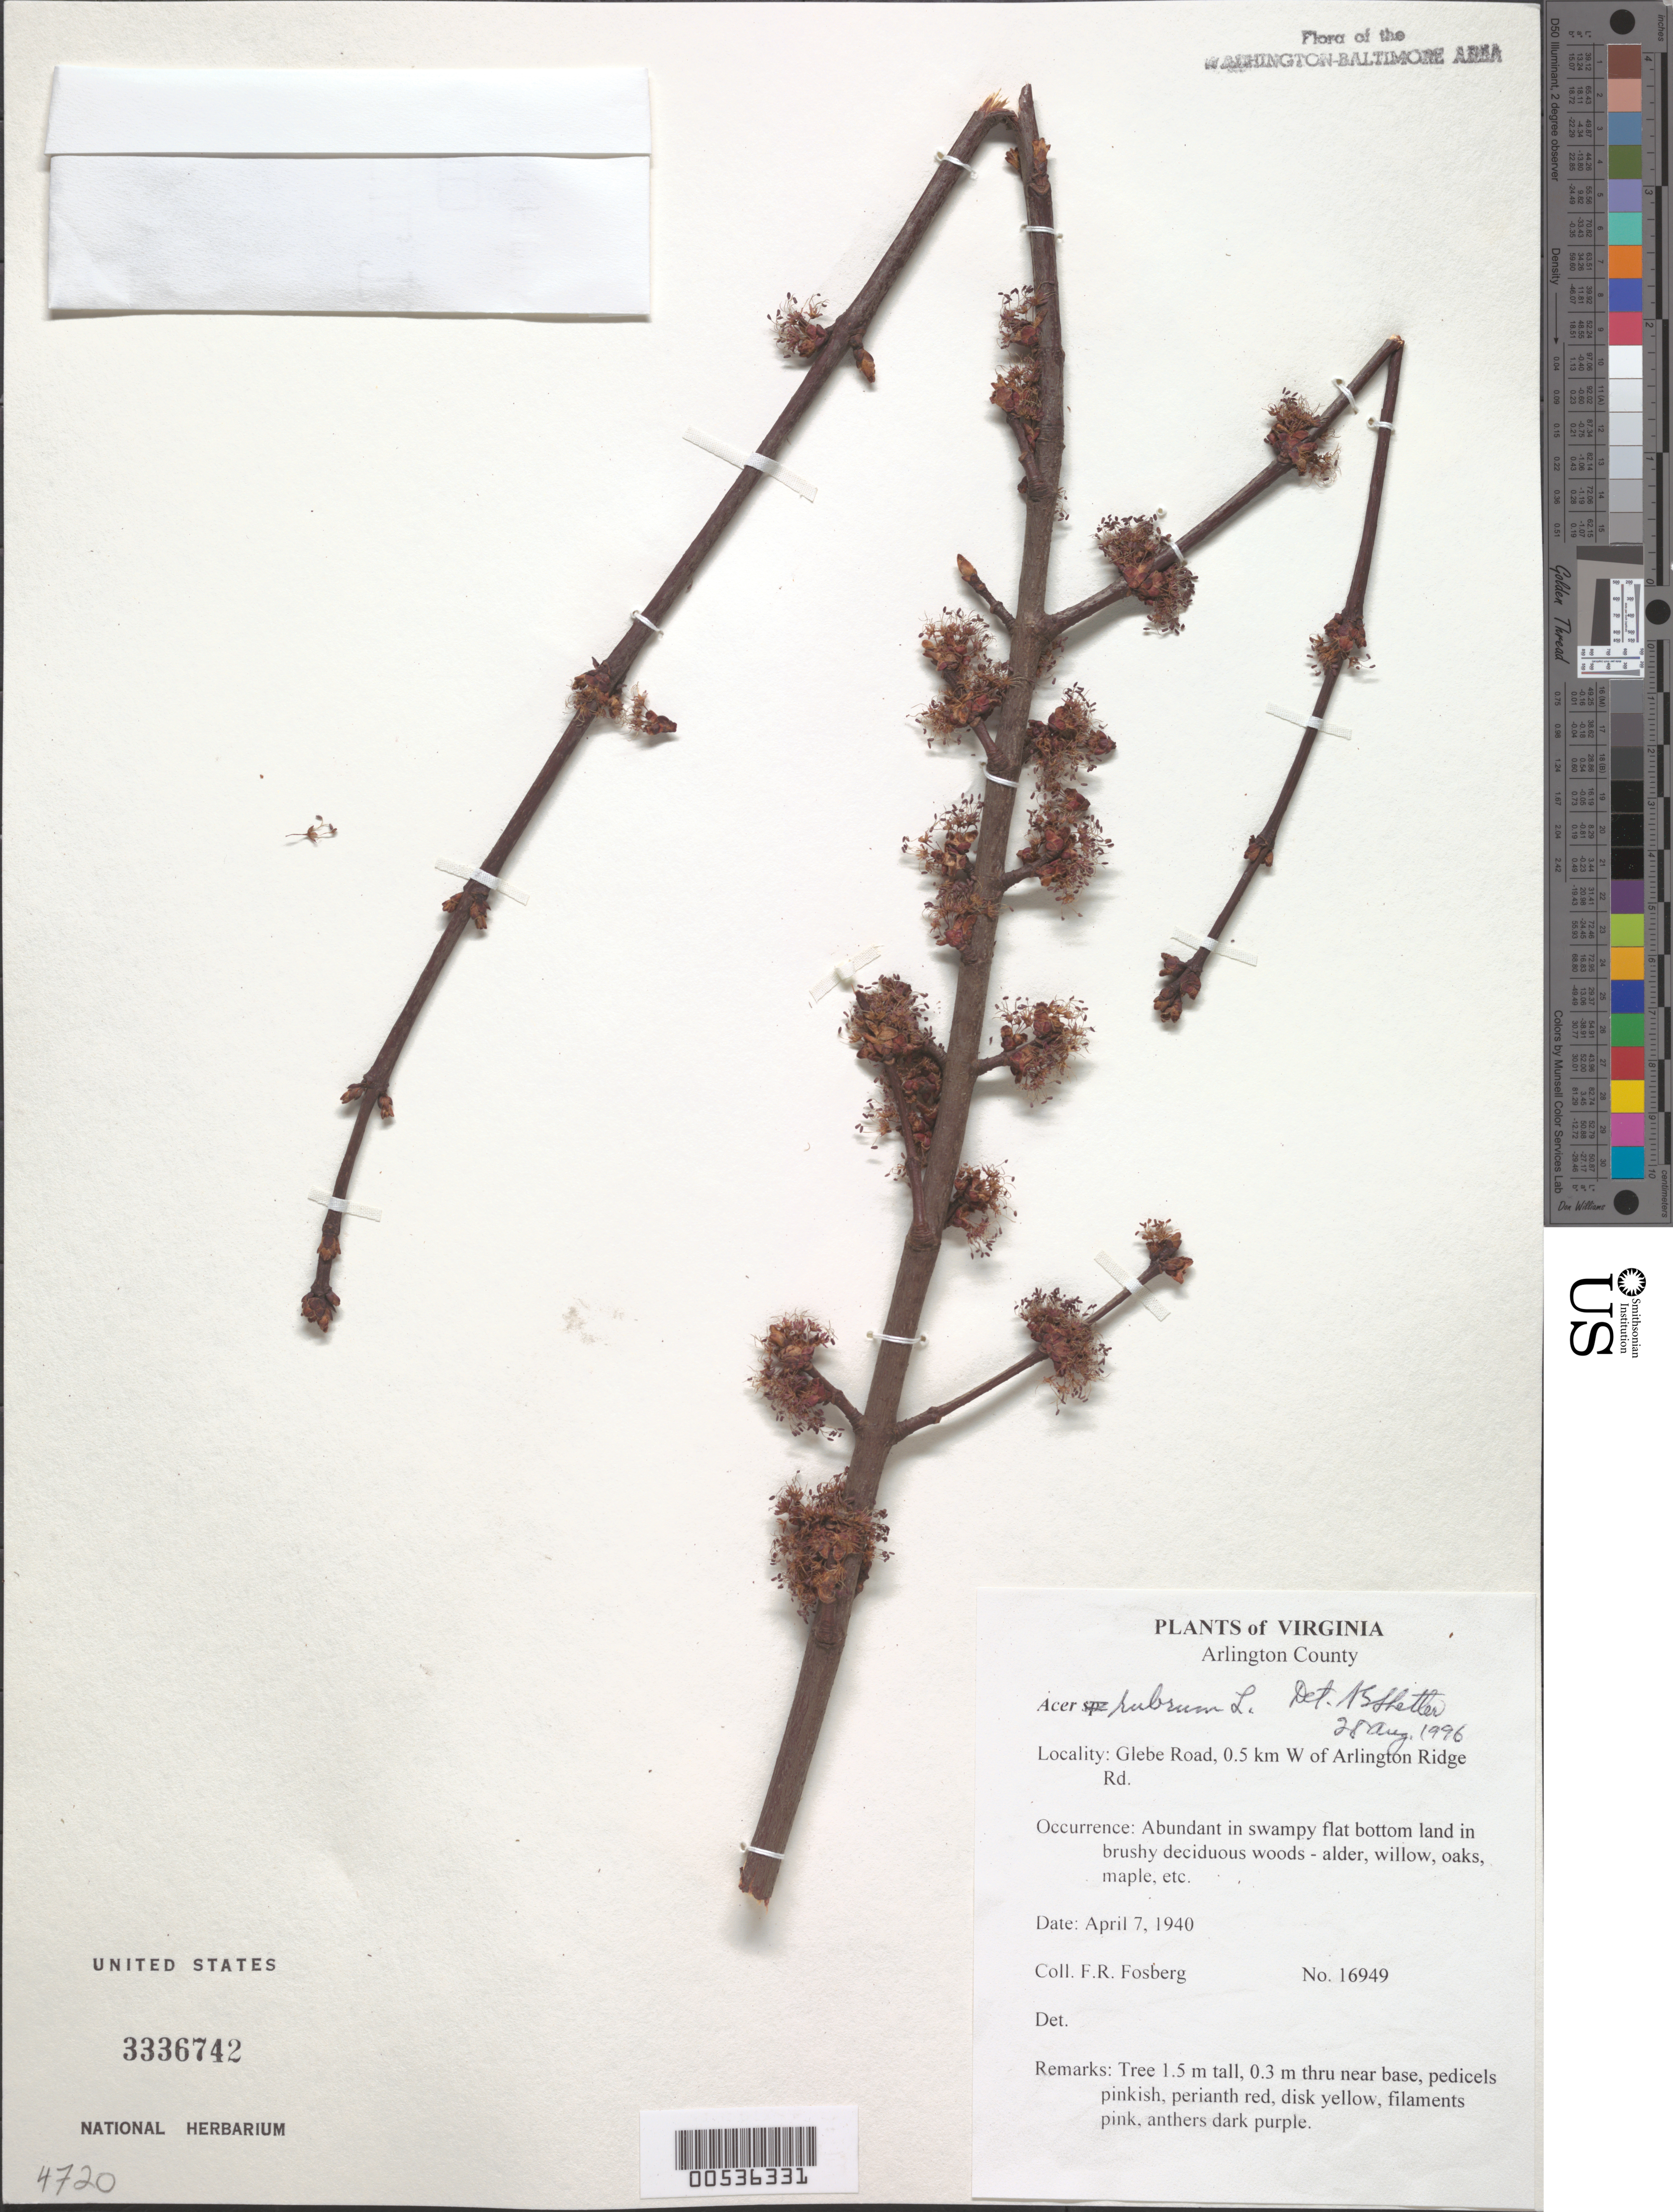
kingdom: Plantae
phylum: Tracheophyta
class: Magnoliopsida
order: Sapindales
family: Sapindaceae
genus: Acer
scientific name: Acer rubrum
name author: L.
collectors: F. R. Fosberg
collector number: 16949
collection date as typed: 07 Apr 1940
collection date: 1940-04-07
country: United States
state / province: Virginia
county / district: Arlington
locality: Glebe Road, W of Arlington Ridge Road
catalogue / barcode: US 3336742